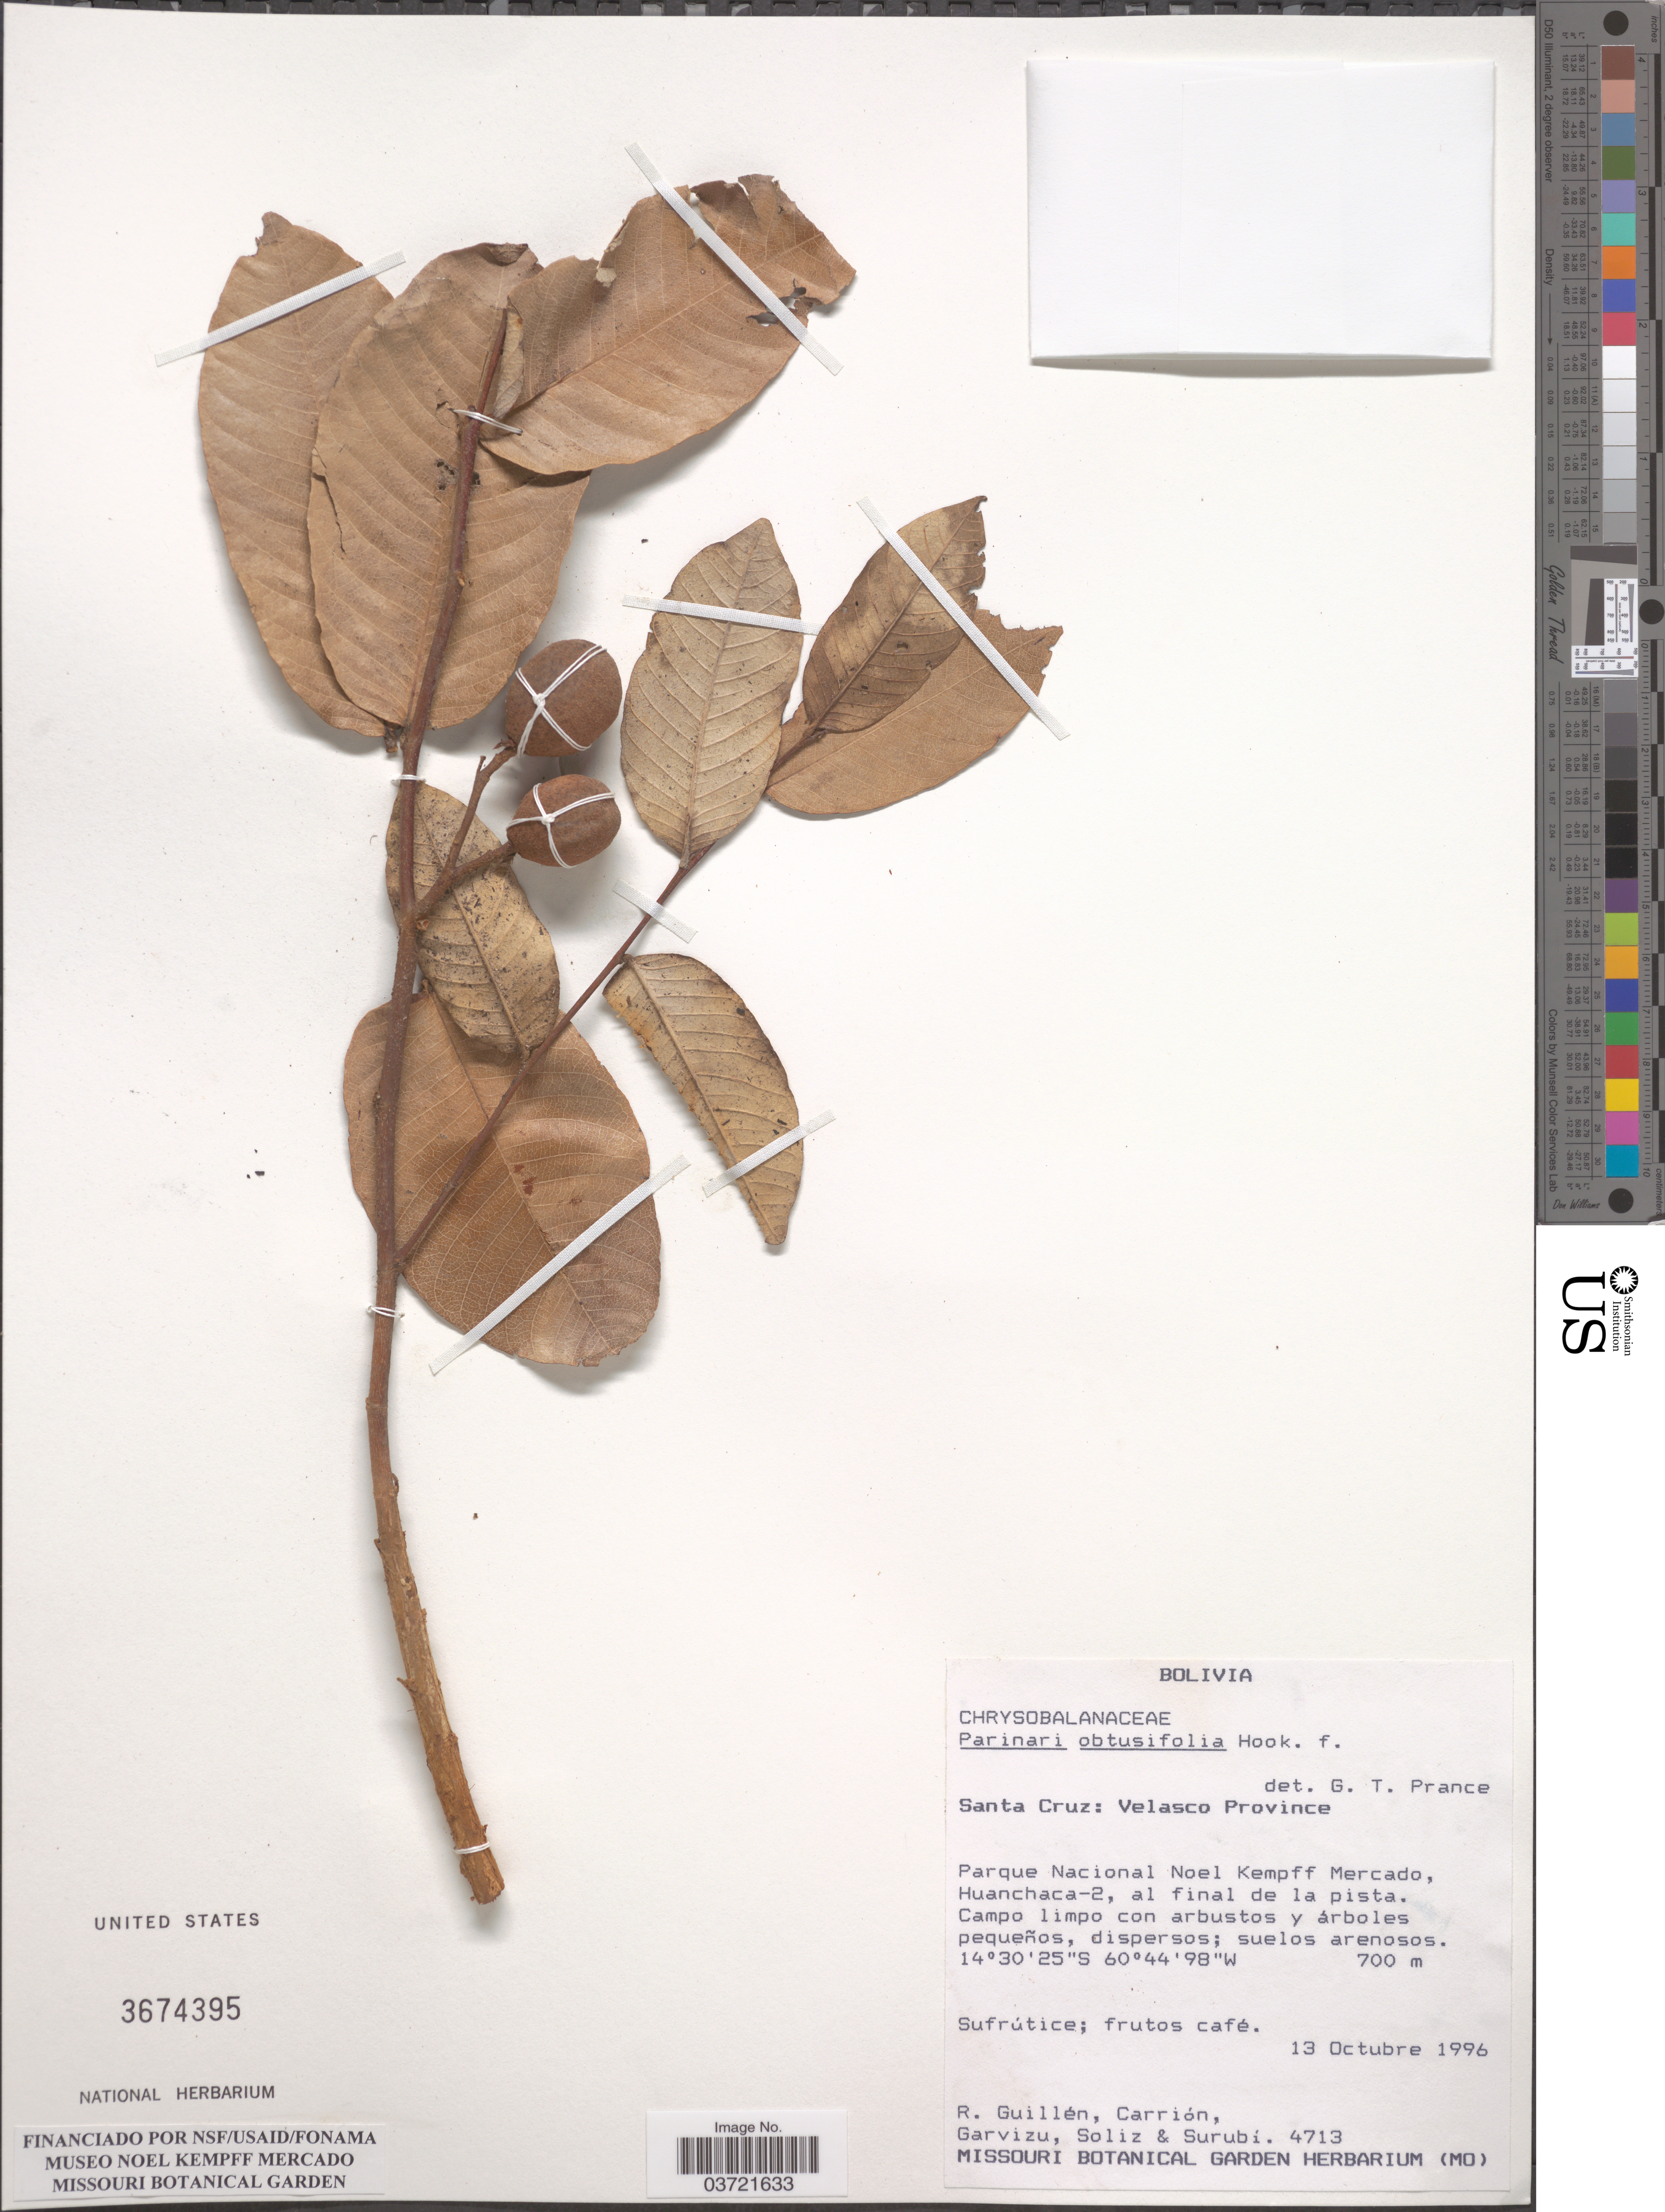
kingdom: Plantae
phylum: Tracheophyta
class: Magnoliopsida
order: Malpighiales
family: Chrysobalanaceae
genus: Parinari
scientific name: Parinari obtusifolia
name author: Hook. f. in Mart.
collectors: R. Guillen, Carrión, Garvizu, Soliz, -- & Surubi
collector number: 4713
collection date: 1996-10-13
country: Bolivia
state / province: Santa Cruz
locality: Velasco Province. Parque Nacional Noel Kempff Mercado, Huanchaca-2.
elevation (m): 700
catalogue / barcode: US 3674395